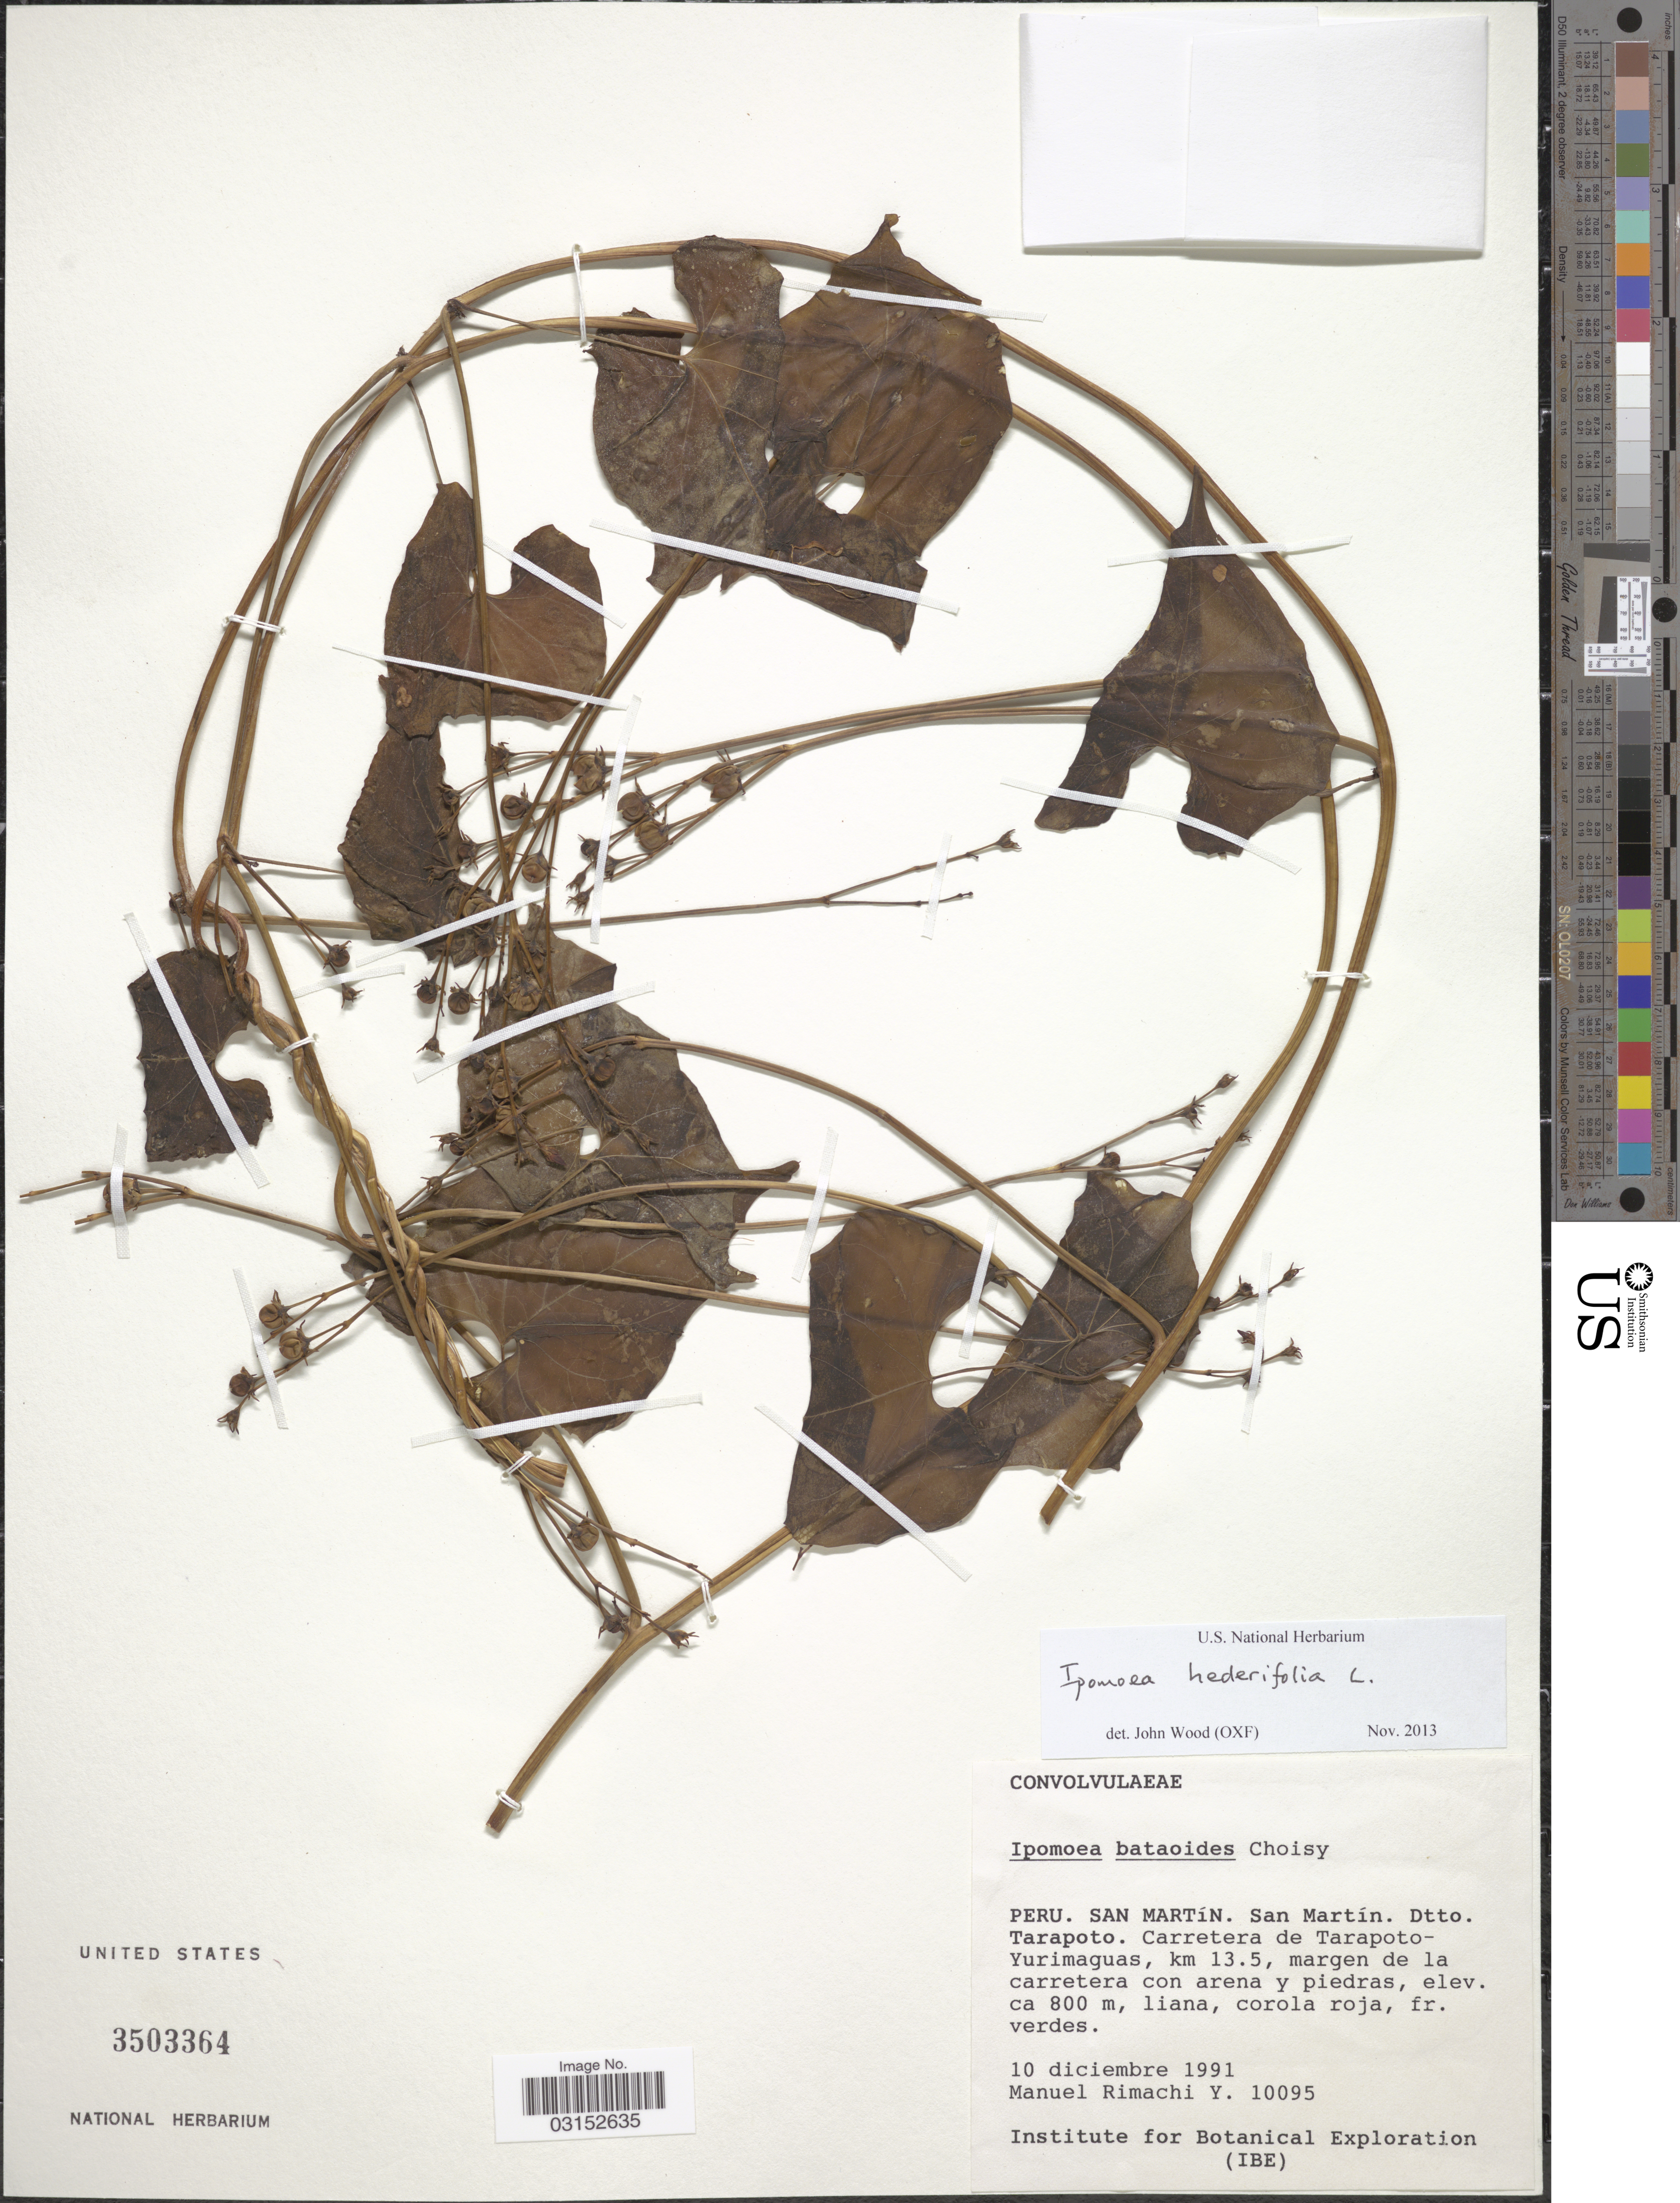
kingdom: Plantae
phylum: Tracheophyta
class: Magnoliopsida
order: Solanales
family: Convolvulaceae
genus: Ipomoea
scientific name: Ipomoea hederifolia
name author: L.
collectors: M. Rimachi Y.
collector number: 10095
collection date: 1991-12-10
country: Peru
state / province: San Martín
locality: San Martín. Dtto. Tarapoto. Carretera de Tarapoto-Yurimaguas, km 13.5.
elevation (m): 800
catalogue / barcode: US 3503364